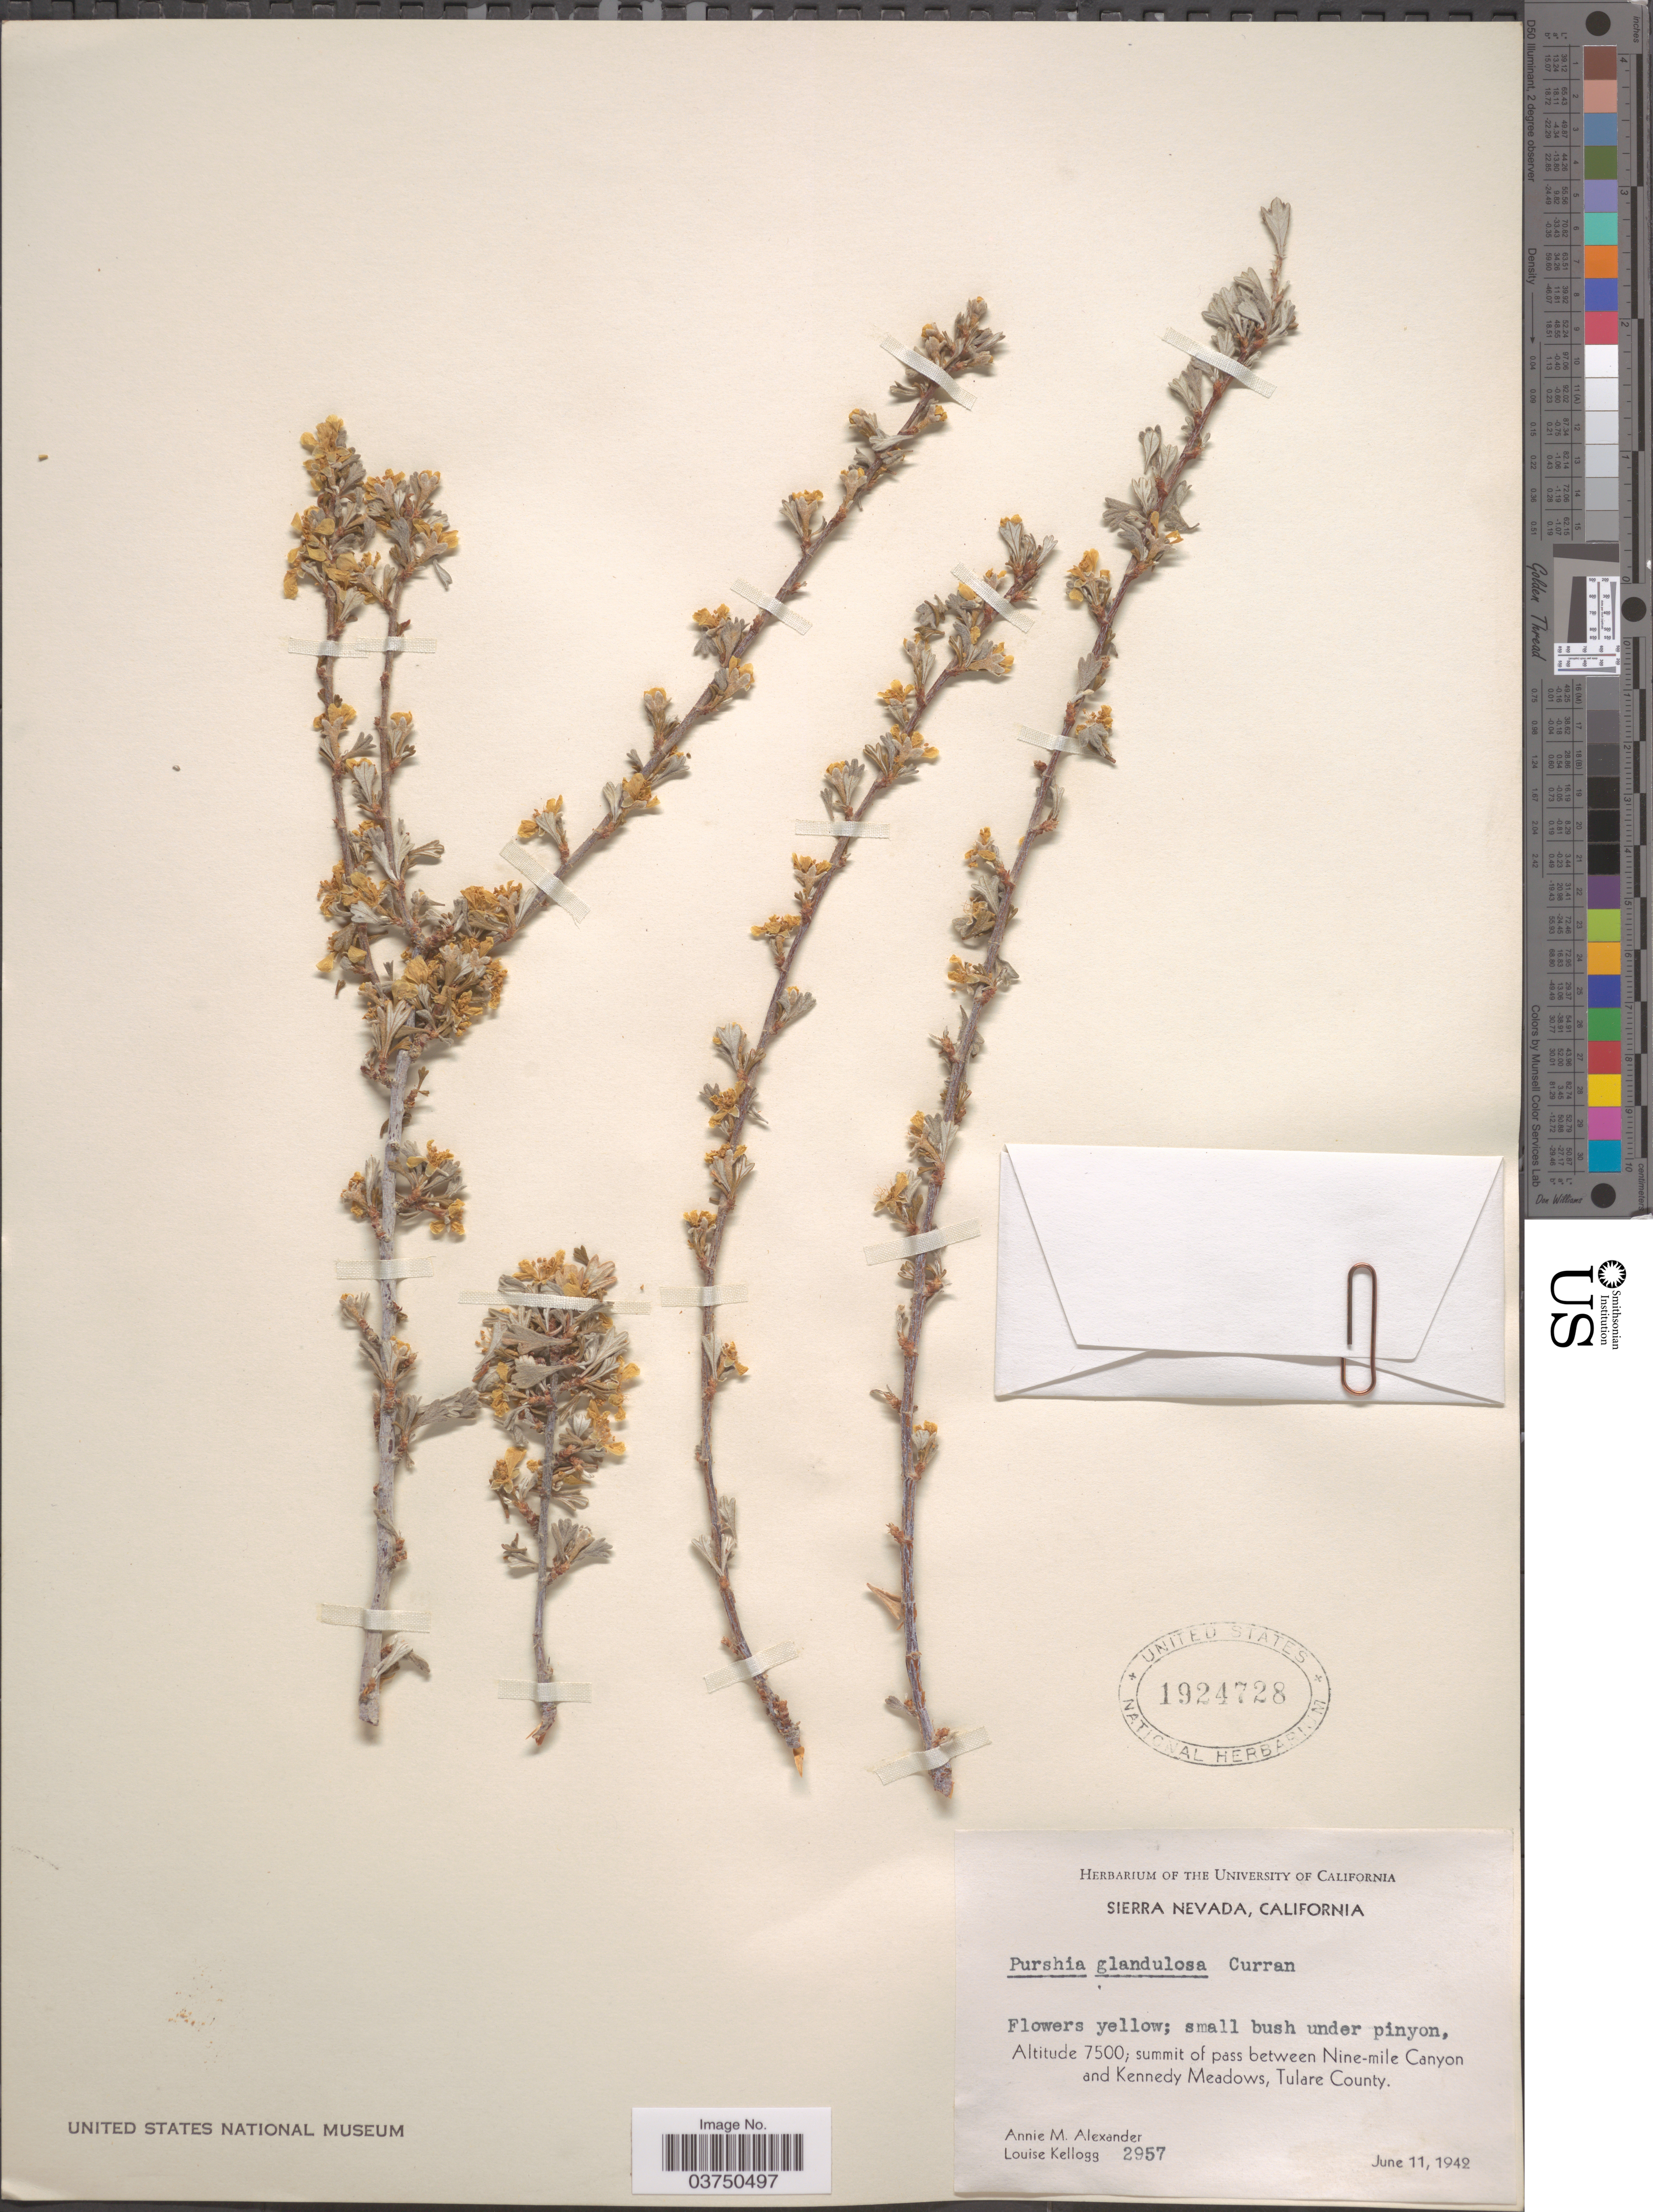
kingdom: Plantae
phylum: Tracheophyta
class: Magnoliopsida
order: Rosales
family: Rosaceae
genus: Purshia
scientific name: Purshia glandulosa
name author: Curran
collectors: A. M. Alexander & L. Kellogg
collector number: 2957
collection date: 1942-06-11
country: United States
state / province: California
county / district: Tulare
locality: Sierra Nevada. Summit of pass between Nine-mile Canyon and Kennedy Meadows, Tulare County.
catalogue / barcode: US 1924728